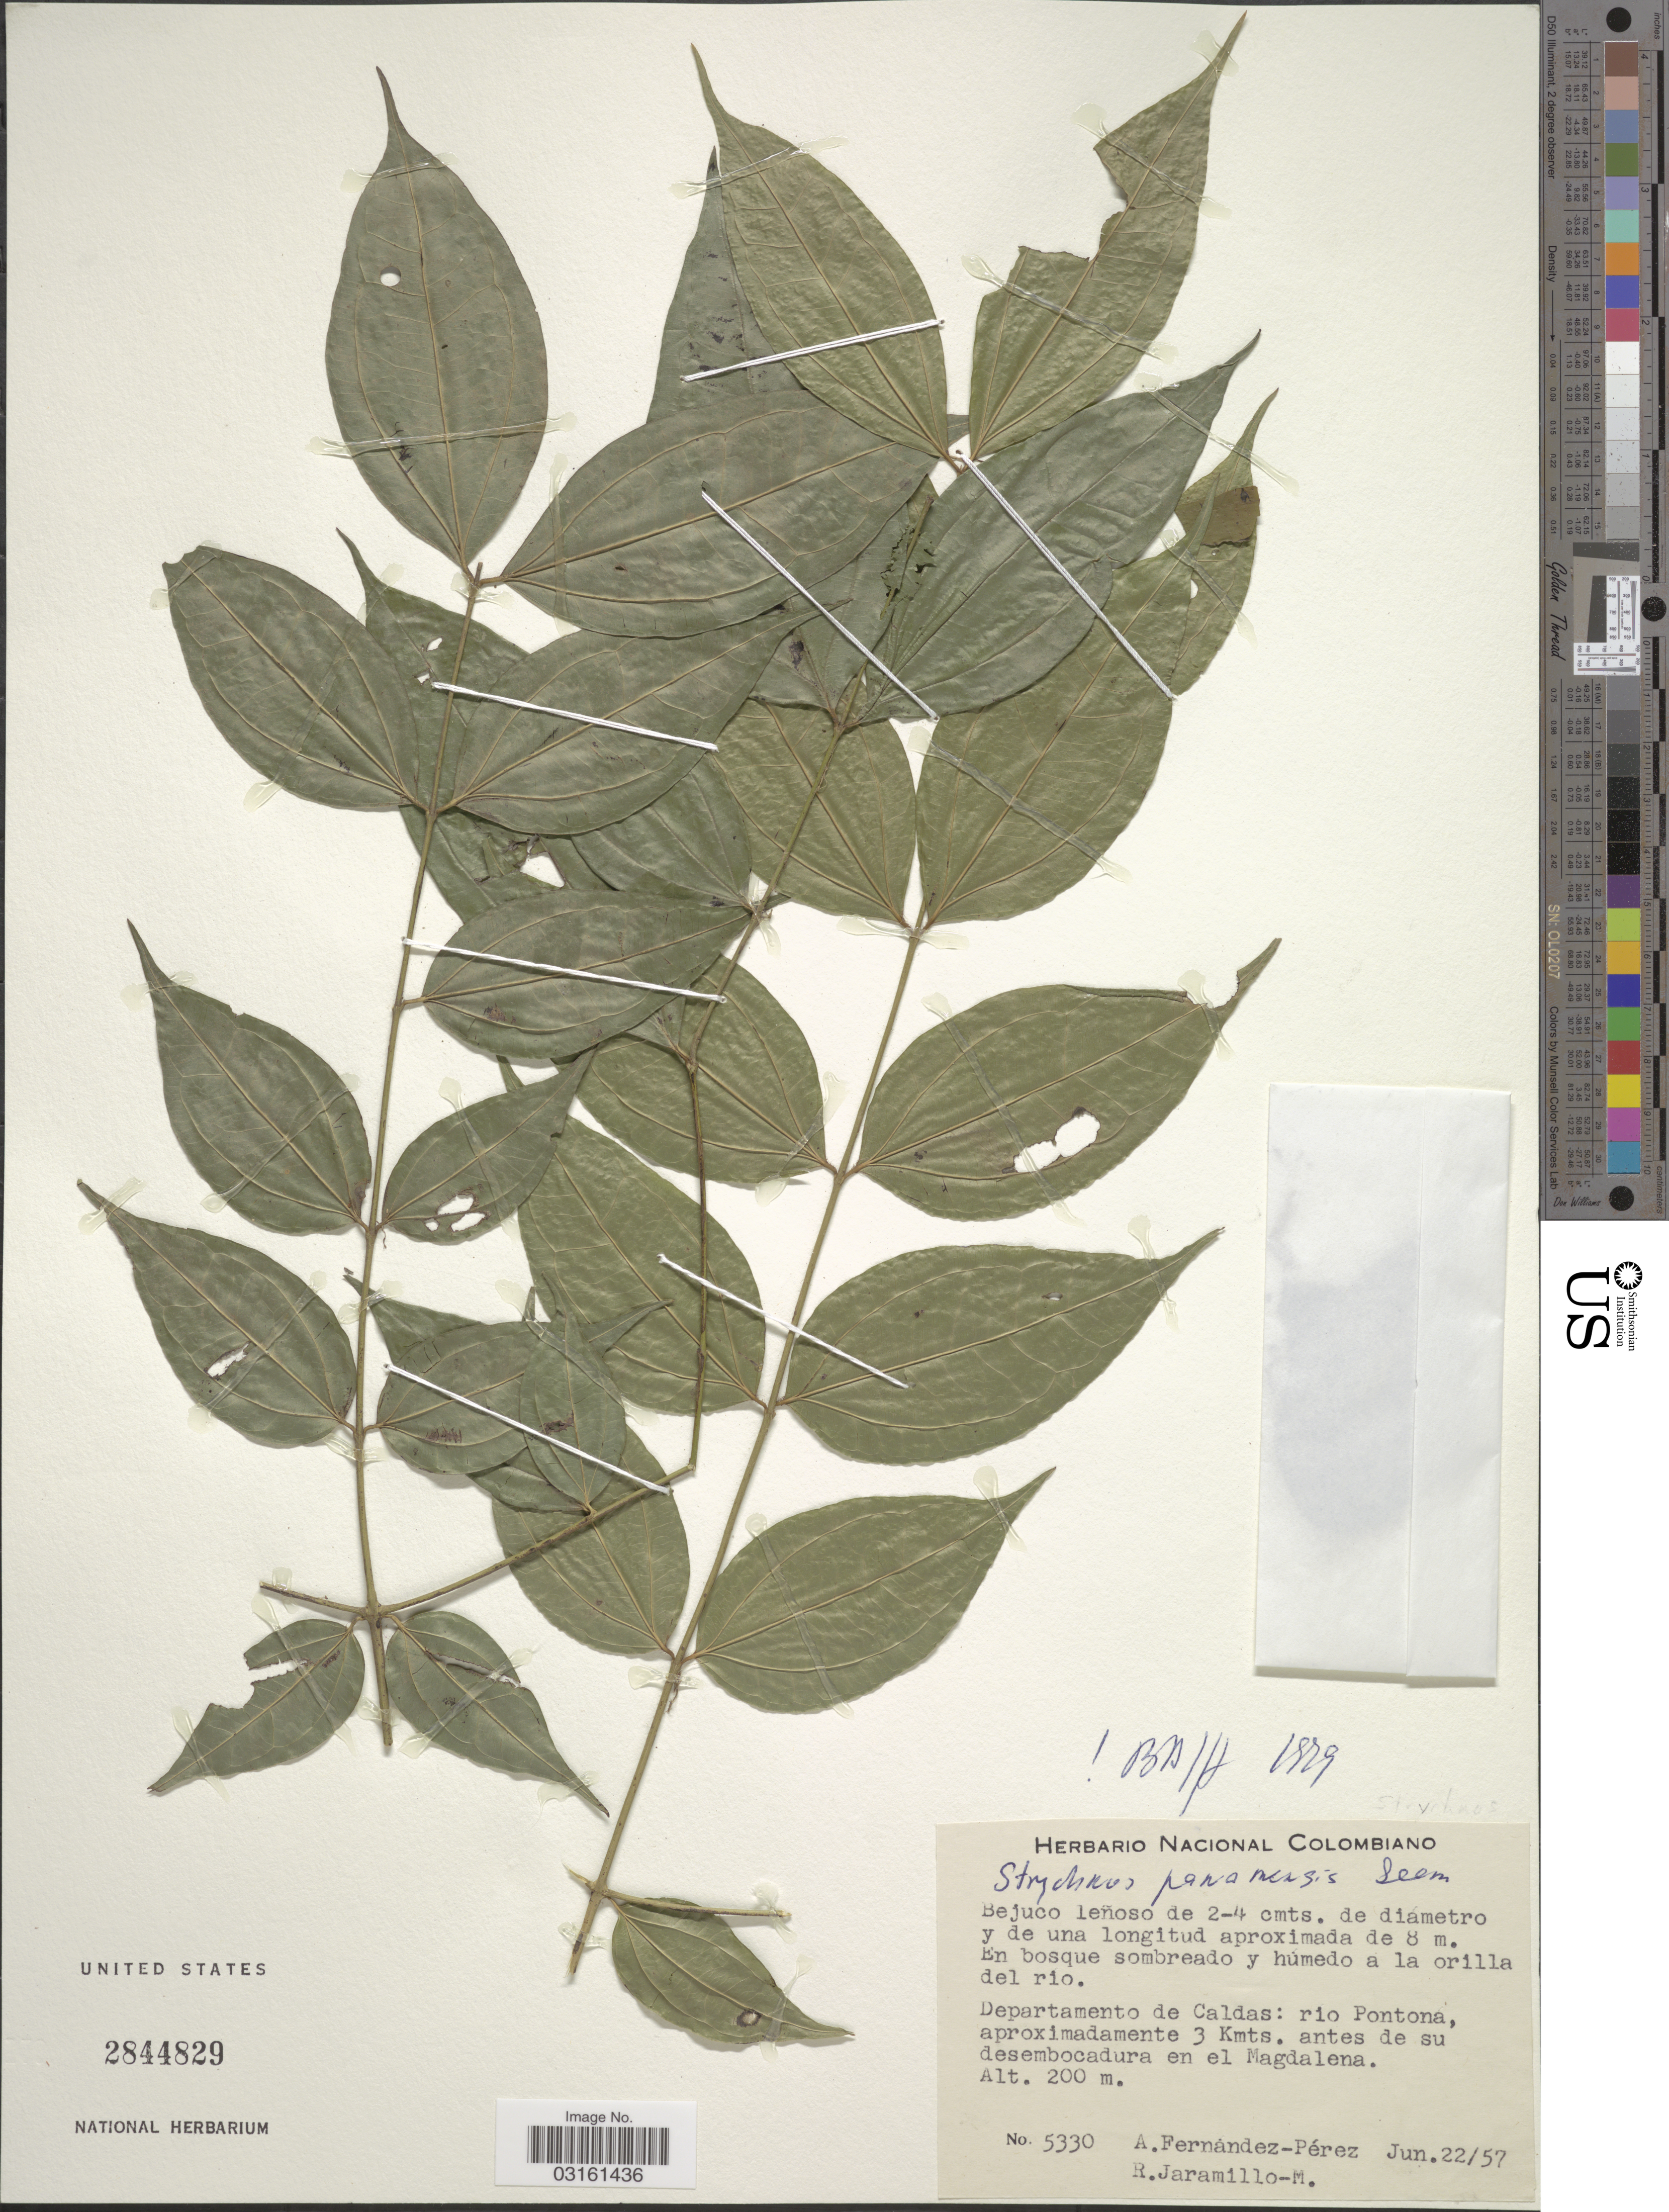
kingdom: Plantae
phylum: Tracheophyta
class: Magnoliopsida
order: Gentianales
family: Loganiaceae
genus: Strychnos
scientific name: Strychnos panamensis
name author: Seem.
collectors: A. Fernández-Pérez & R. Jaramillo M.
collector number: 5330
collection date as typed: Transcribed d/m/y: 22/6/57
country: Colombia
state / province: Caldas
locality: Departamento de Caldas: rio Pontona, approximadamente 3 Kmts. antes de su desembocadura en el Magdalena.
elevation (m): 200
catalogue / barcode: US 2844829